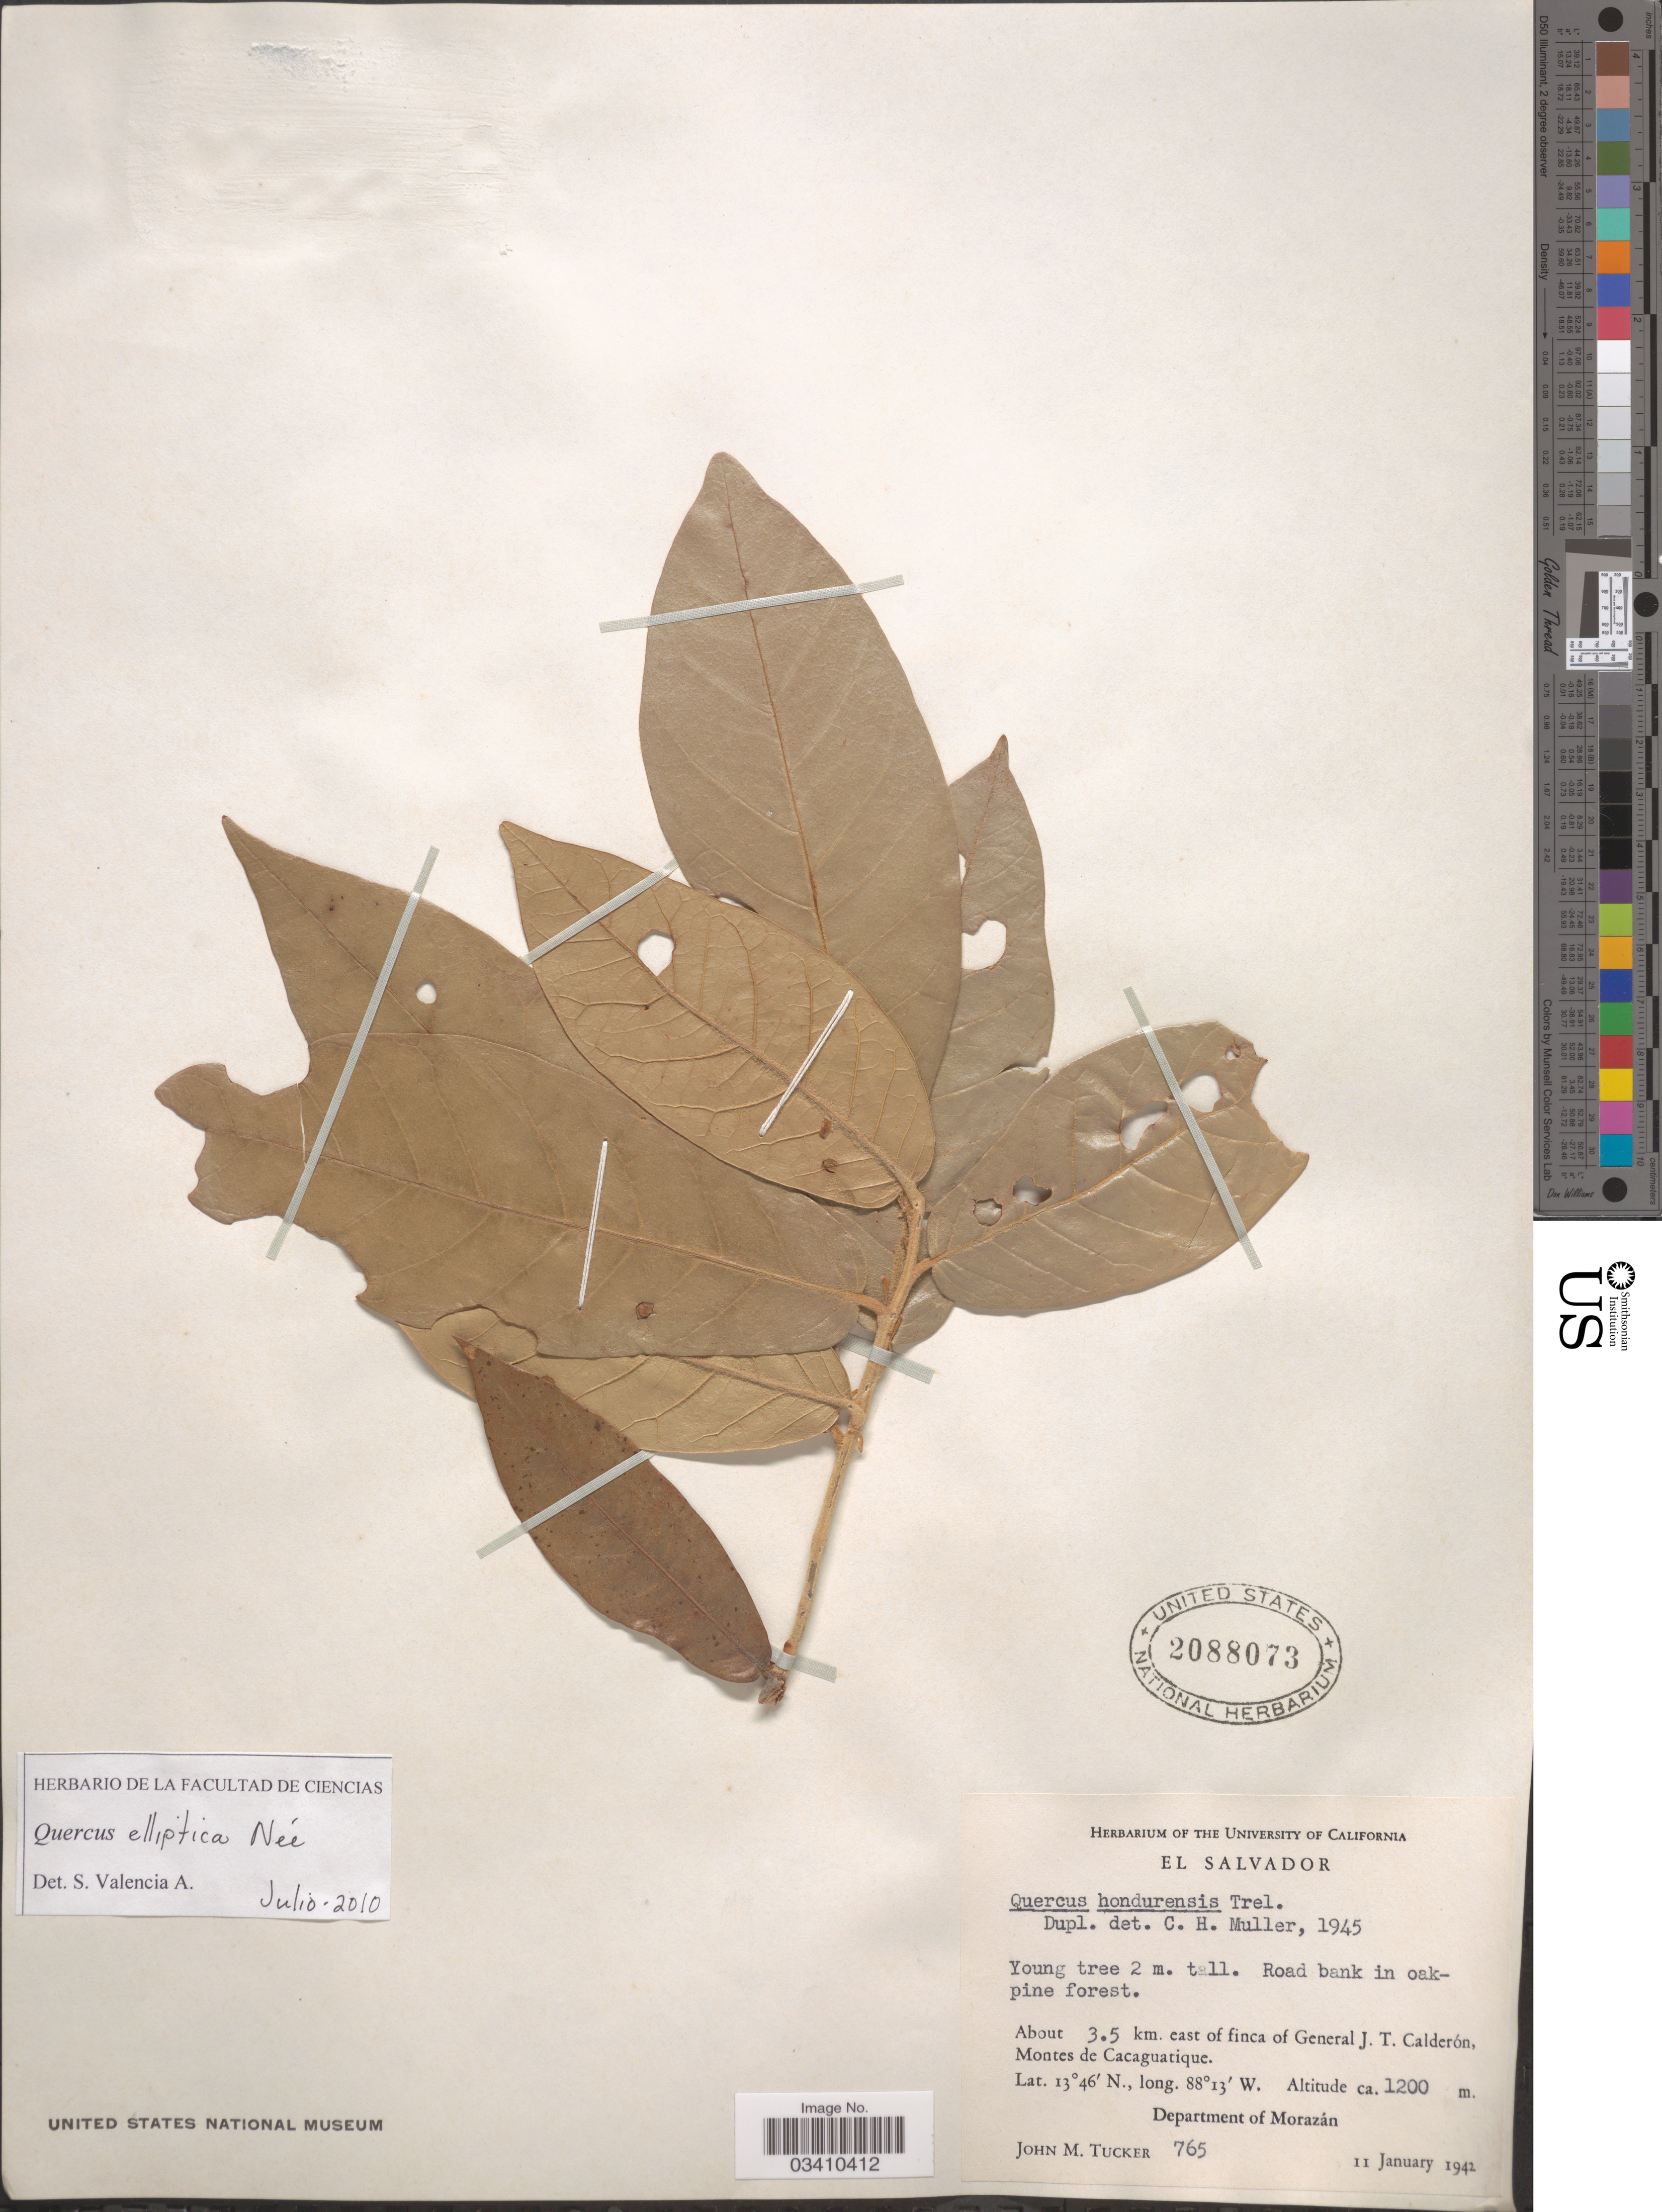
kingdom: Plantae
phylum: Tracheophyta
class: Magnoliopsida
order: Fagales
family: Fagaceae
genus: Quercus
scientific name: Quercus elliptica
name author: Née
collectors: J. M. Tucker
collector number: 765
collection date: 1942-01-11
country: Honduras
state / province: Fco. Morazán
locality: About 3.5 km east of finca of General J.T. Calderón, Montes de Cacaguatique. Department of Morazán.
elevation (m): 1200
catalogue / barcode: US 2088073